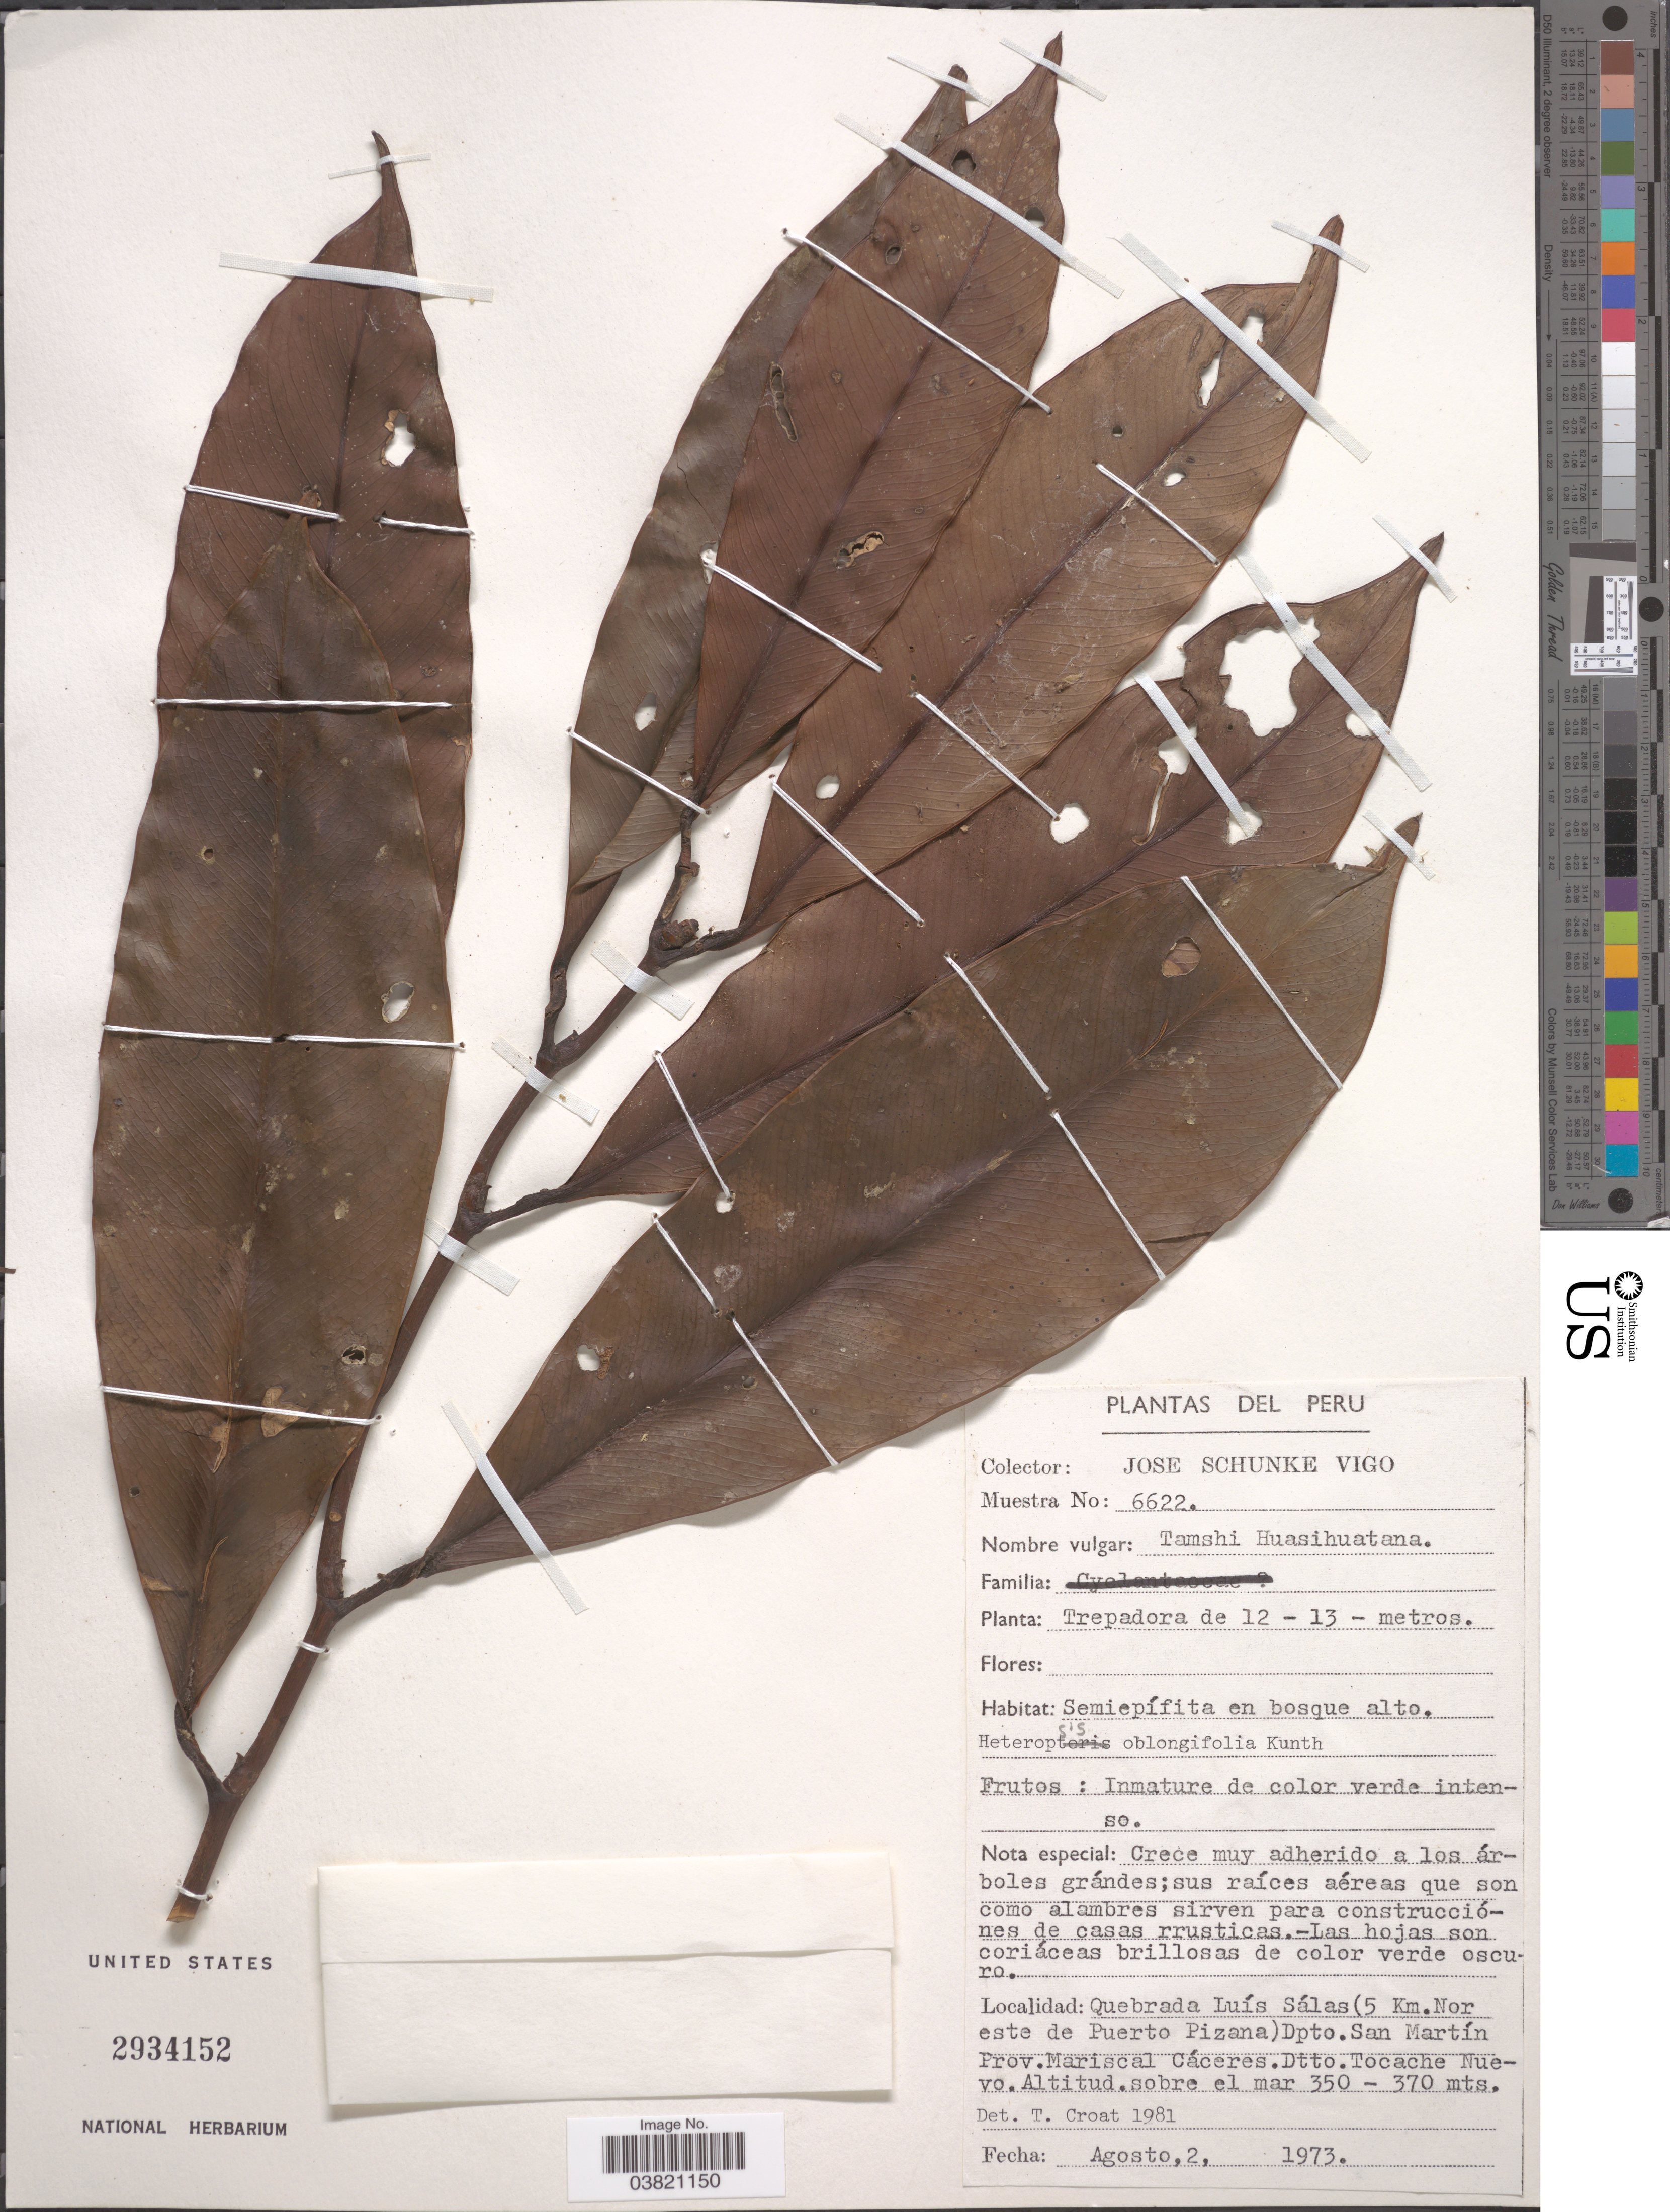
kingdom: Plantae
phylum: Tracheophyta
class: Liliopsida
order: Alismatales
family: Araceae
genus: Heteropsis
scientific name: Heteropsis integerrima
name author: (Vell.) Stellfeld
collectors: J. Schunke Vigo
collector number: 6622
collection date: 1973-08-02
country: Peru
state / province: San Martín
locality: Quebrada Luís Sálas (5 Km. Nor-este de Puerto Pizana) Dpto. San Martín. Prov. Mariscal Cáceres. Dtto. Tocache Nuevo.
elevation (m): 350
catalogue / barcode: US 2934152